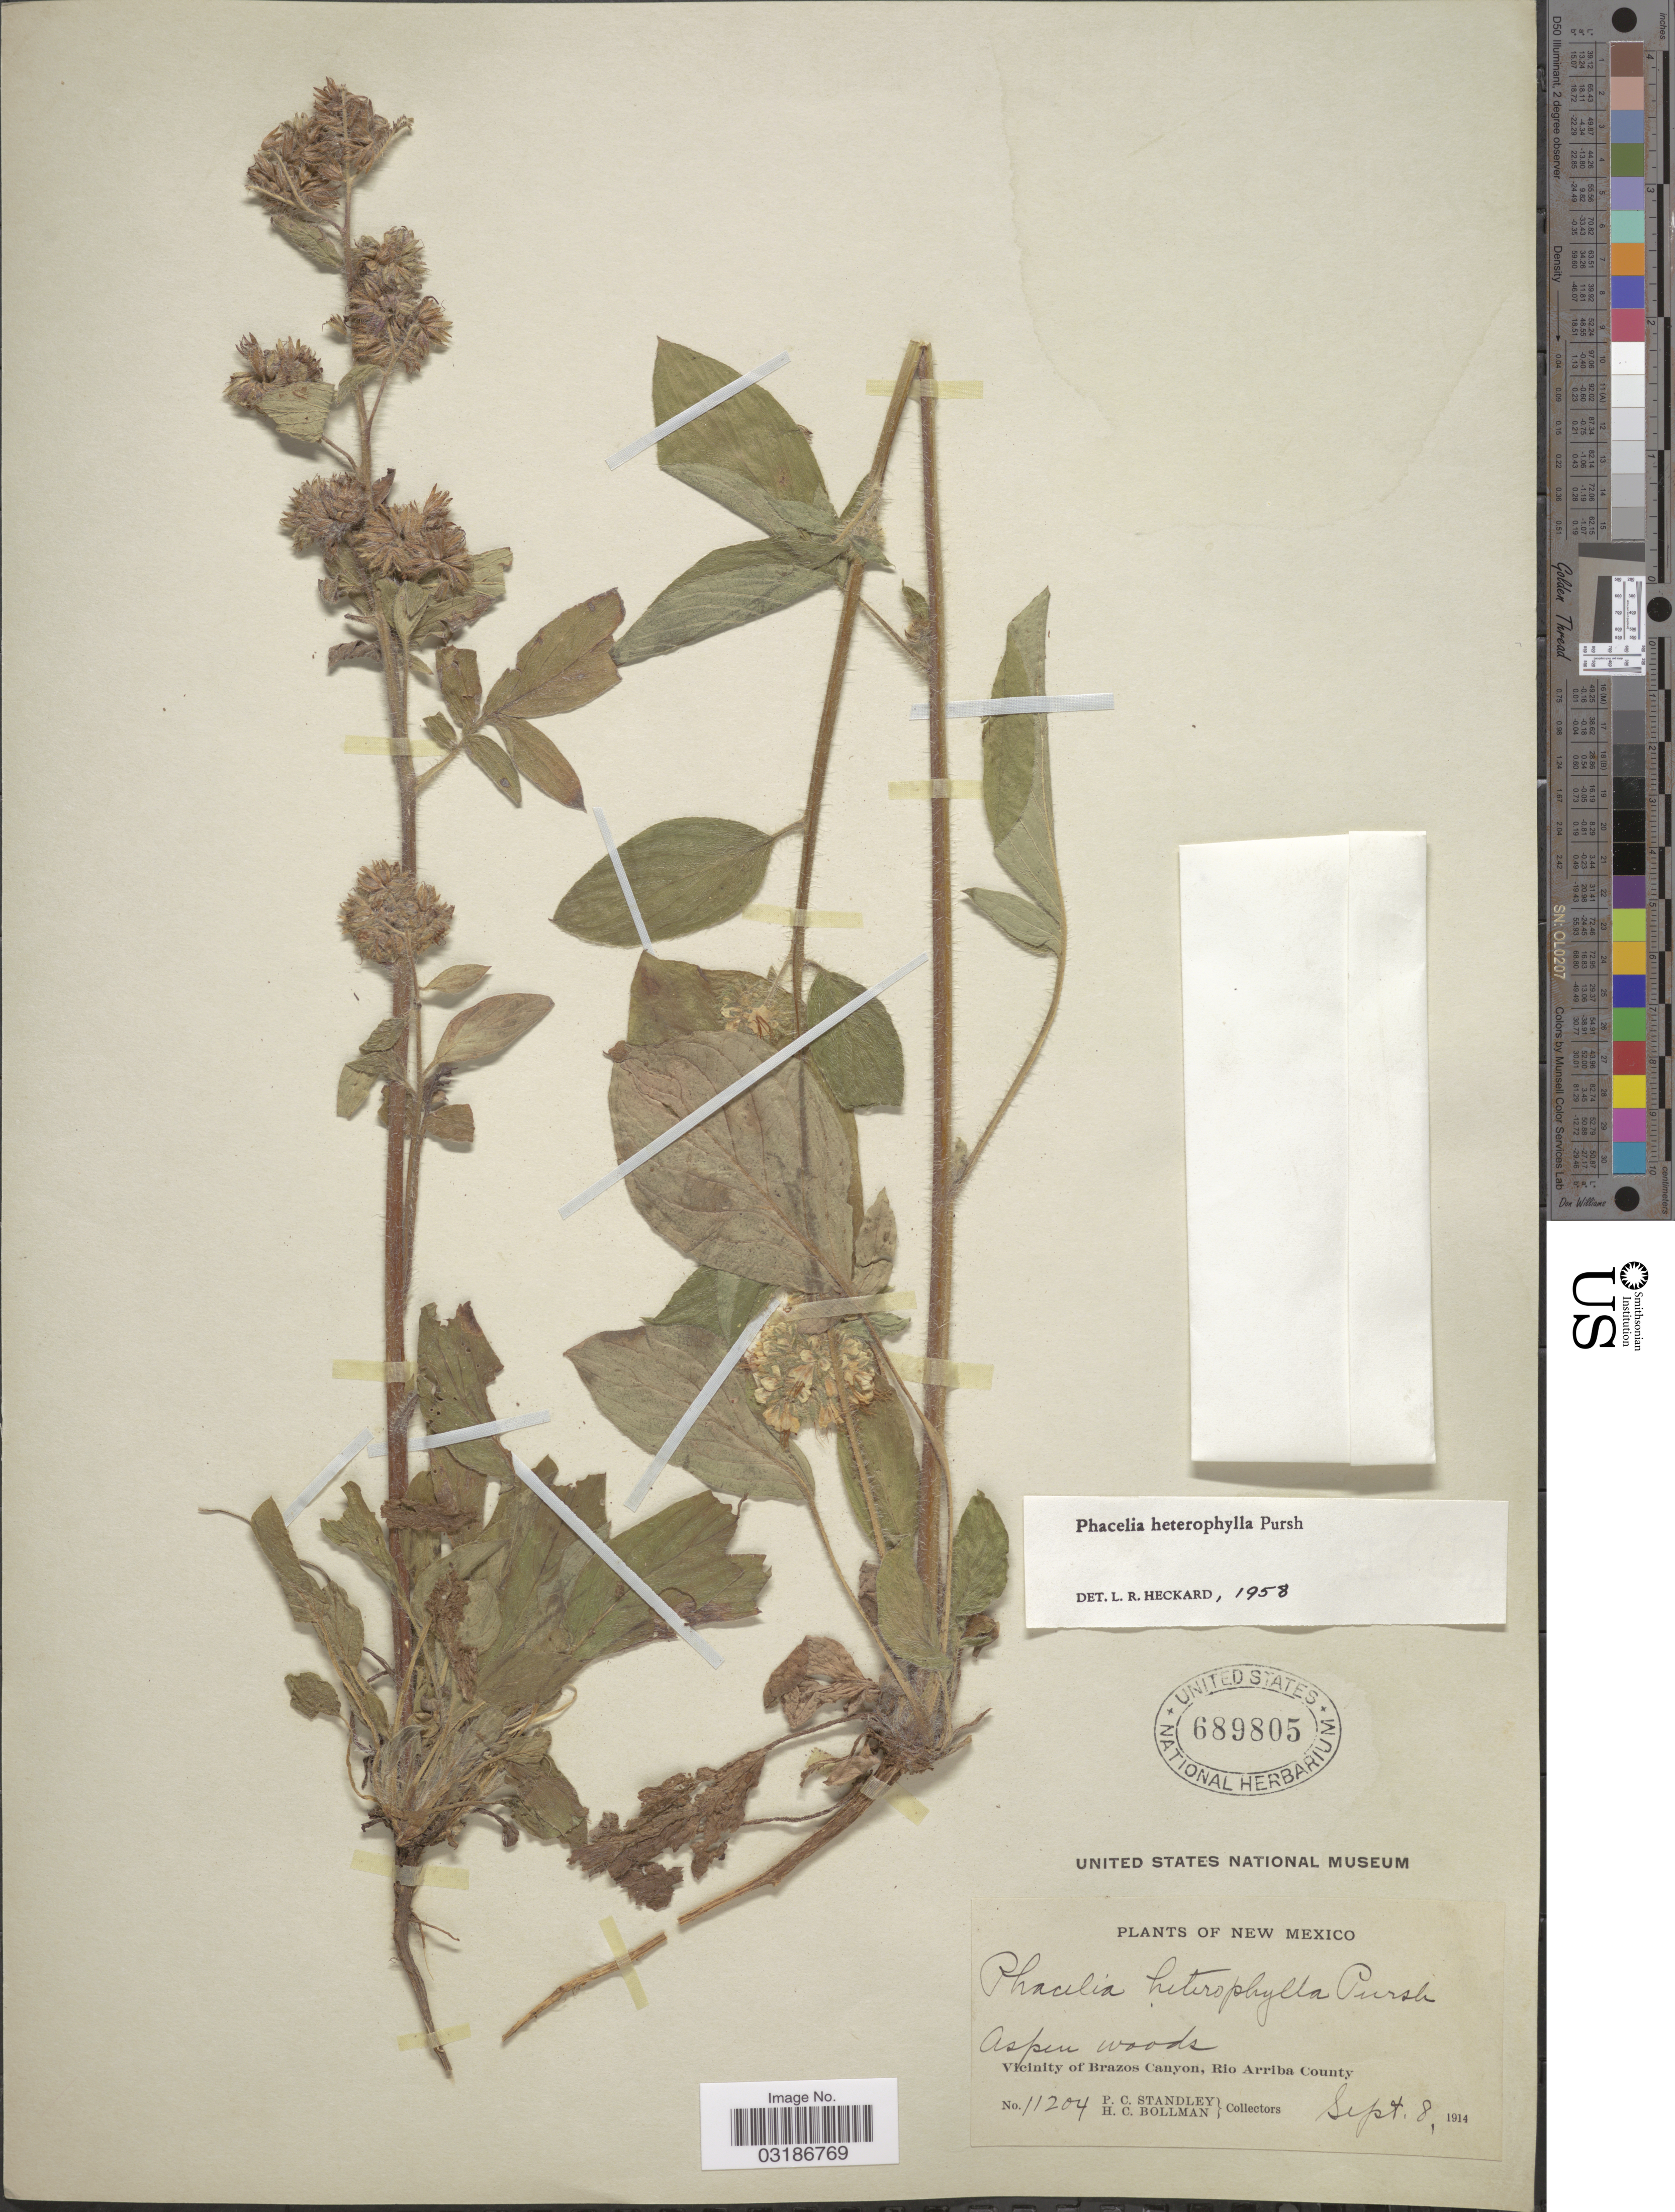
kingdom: Plantae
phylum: Tracheophyta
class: Magnoliopsida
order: Boraginales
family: Hydrophyllaceae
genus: Phacelia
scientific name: Phacelia heterophylla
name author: Pursh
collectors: P. C. Standley & H. C. Bollman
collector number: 11204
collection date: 1914-09-08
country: United States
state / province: New Mexico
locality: Vicinity of Brazos Canyon, Rio Arriba County.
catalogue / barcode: US 689805